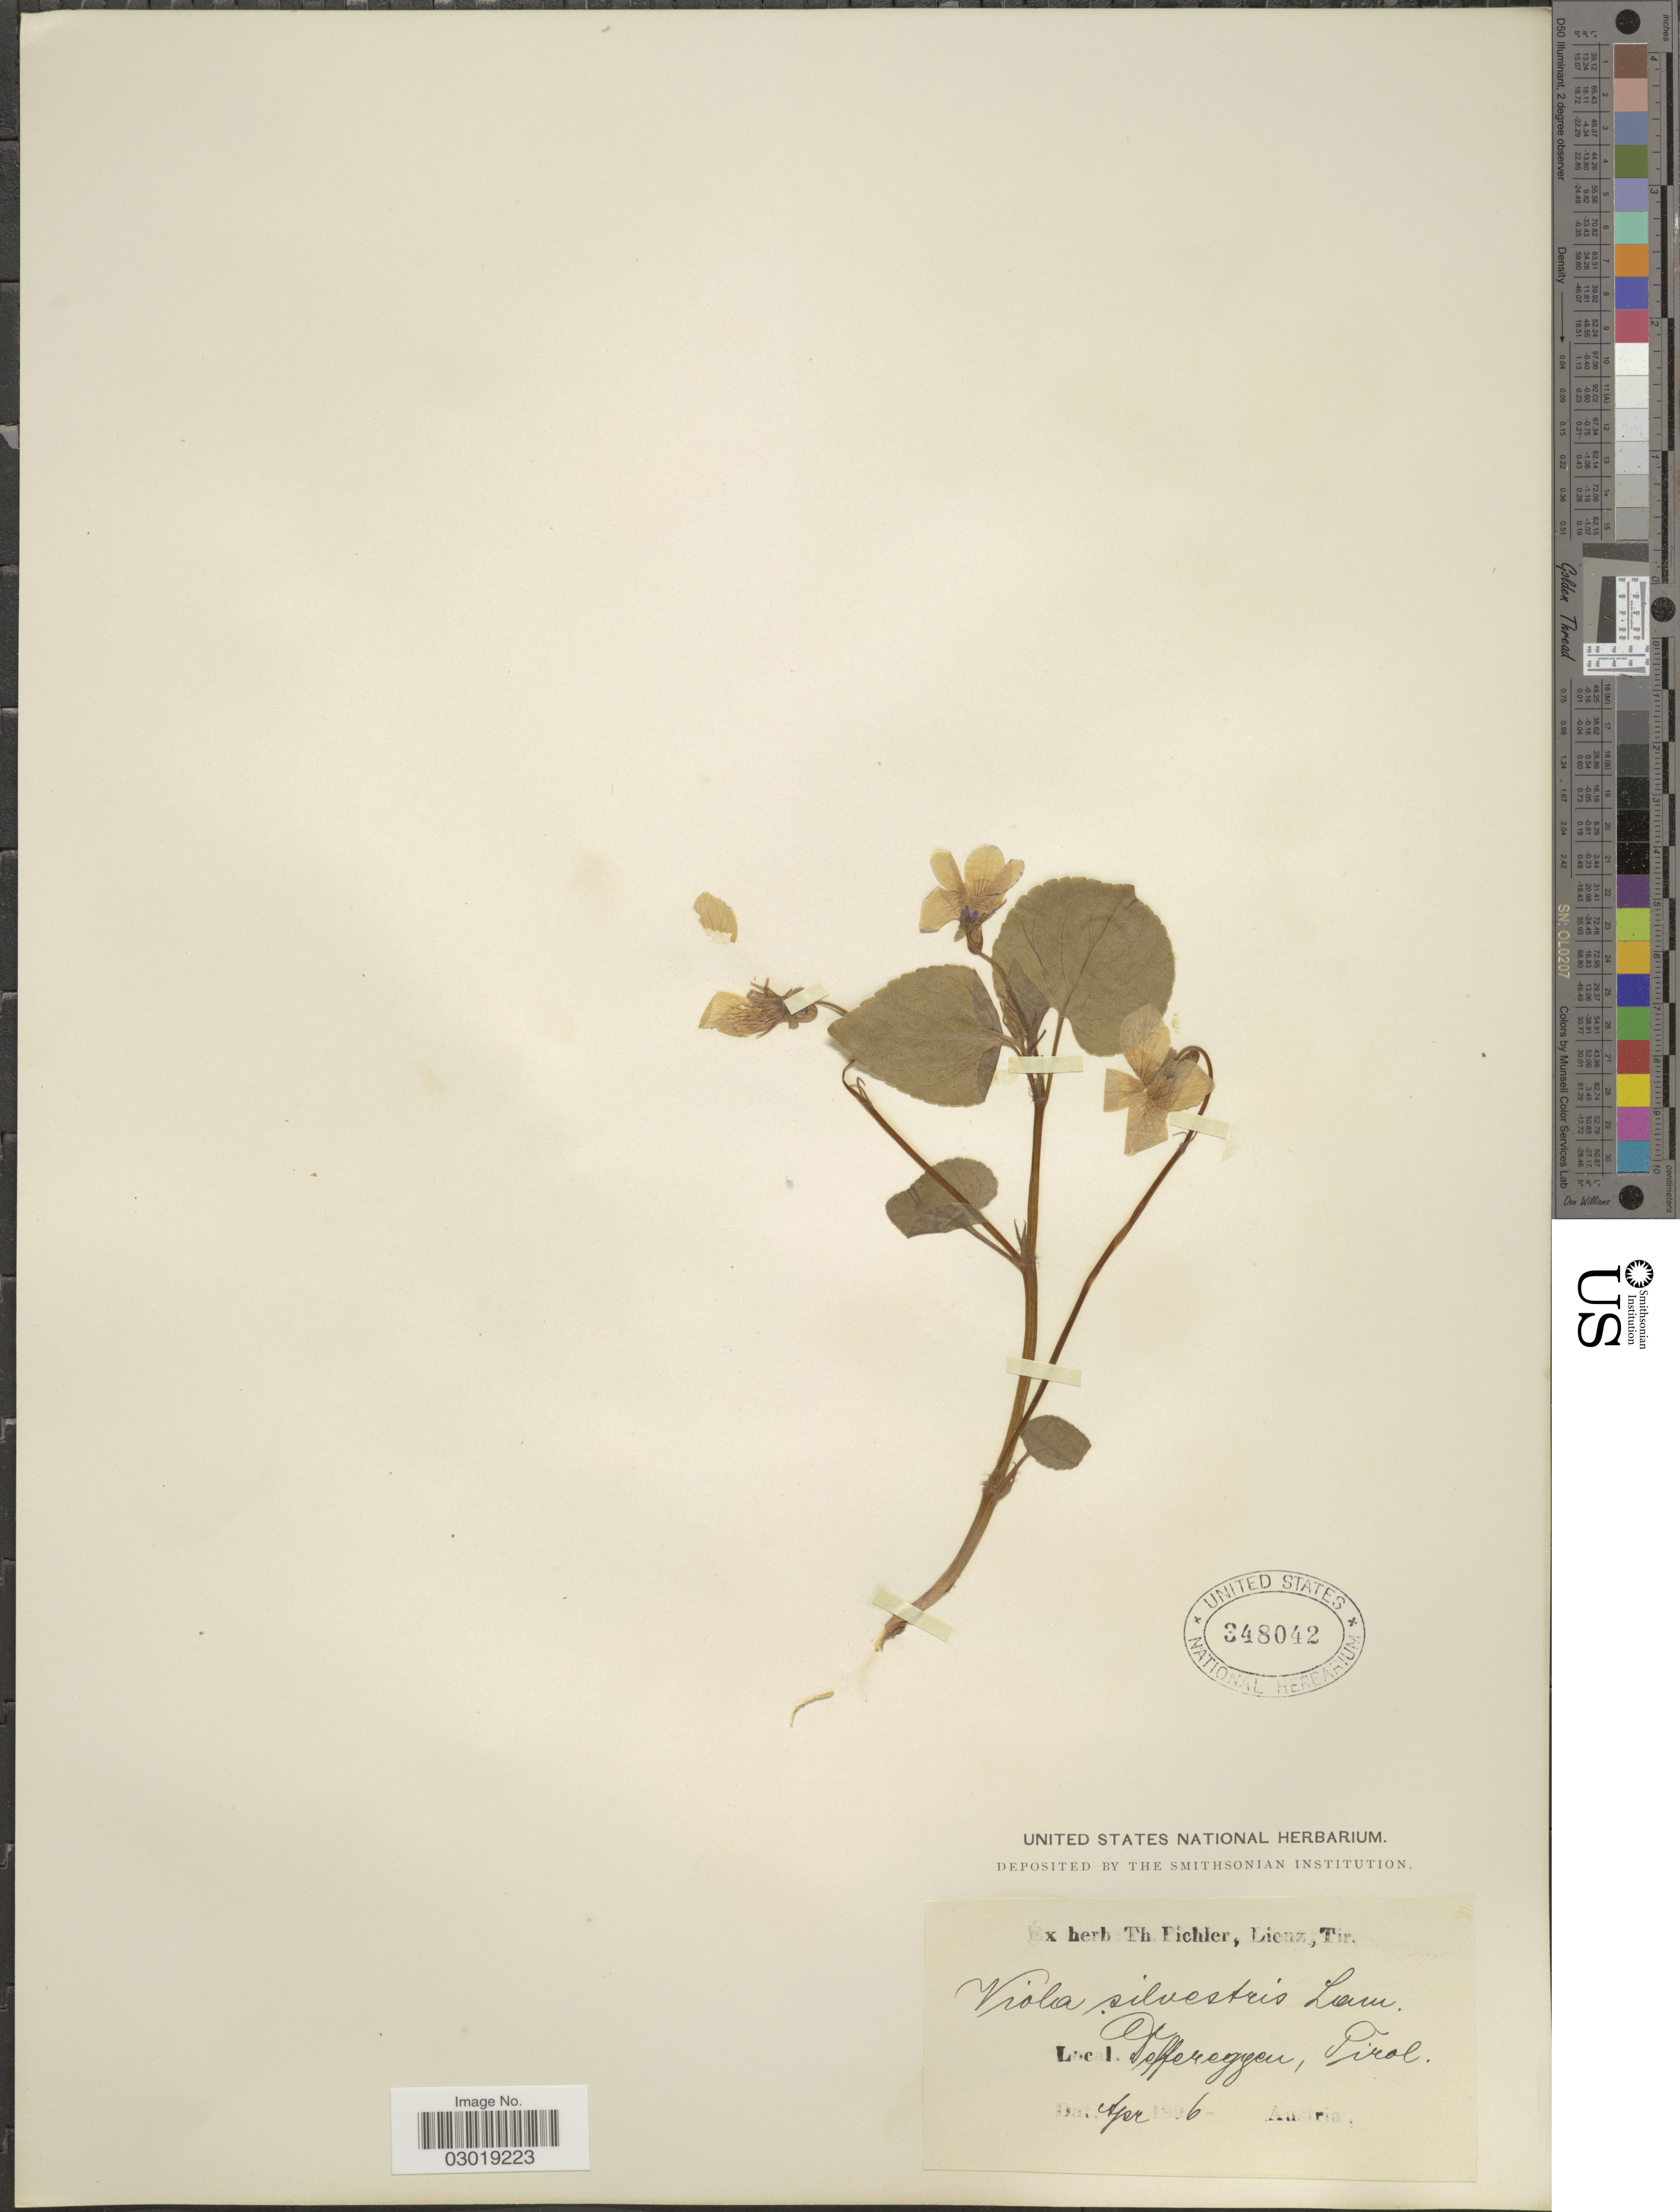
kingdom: Plantae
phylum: Tracheophyta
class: Magnoliopsida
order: Malpighiales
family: Violaceae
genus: Viola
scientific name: Viola sylvestris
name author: Lam.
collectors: ex herb. T. Pichler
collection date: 1896-04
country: Austria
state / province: Tirol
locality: Deffereggen [Defereggen], Tirol.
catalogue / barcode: US 348042